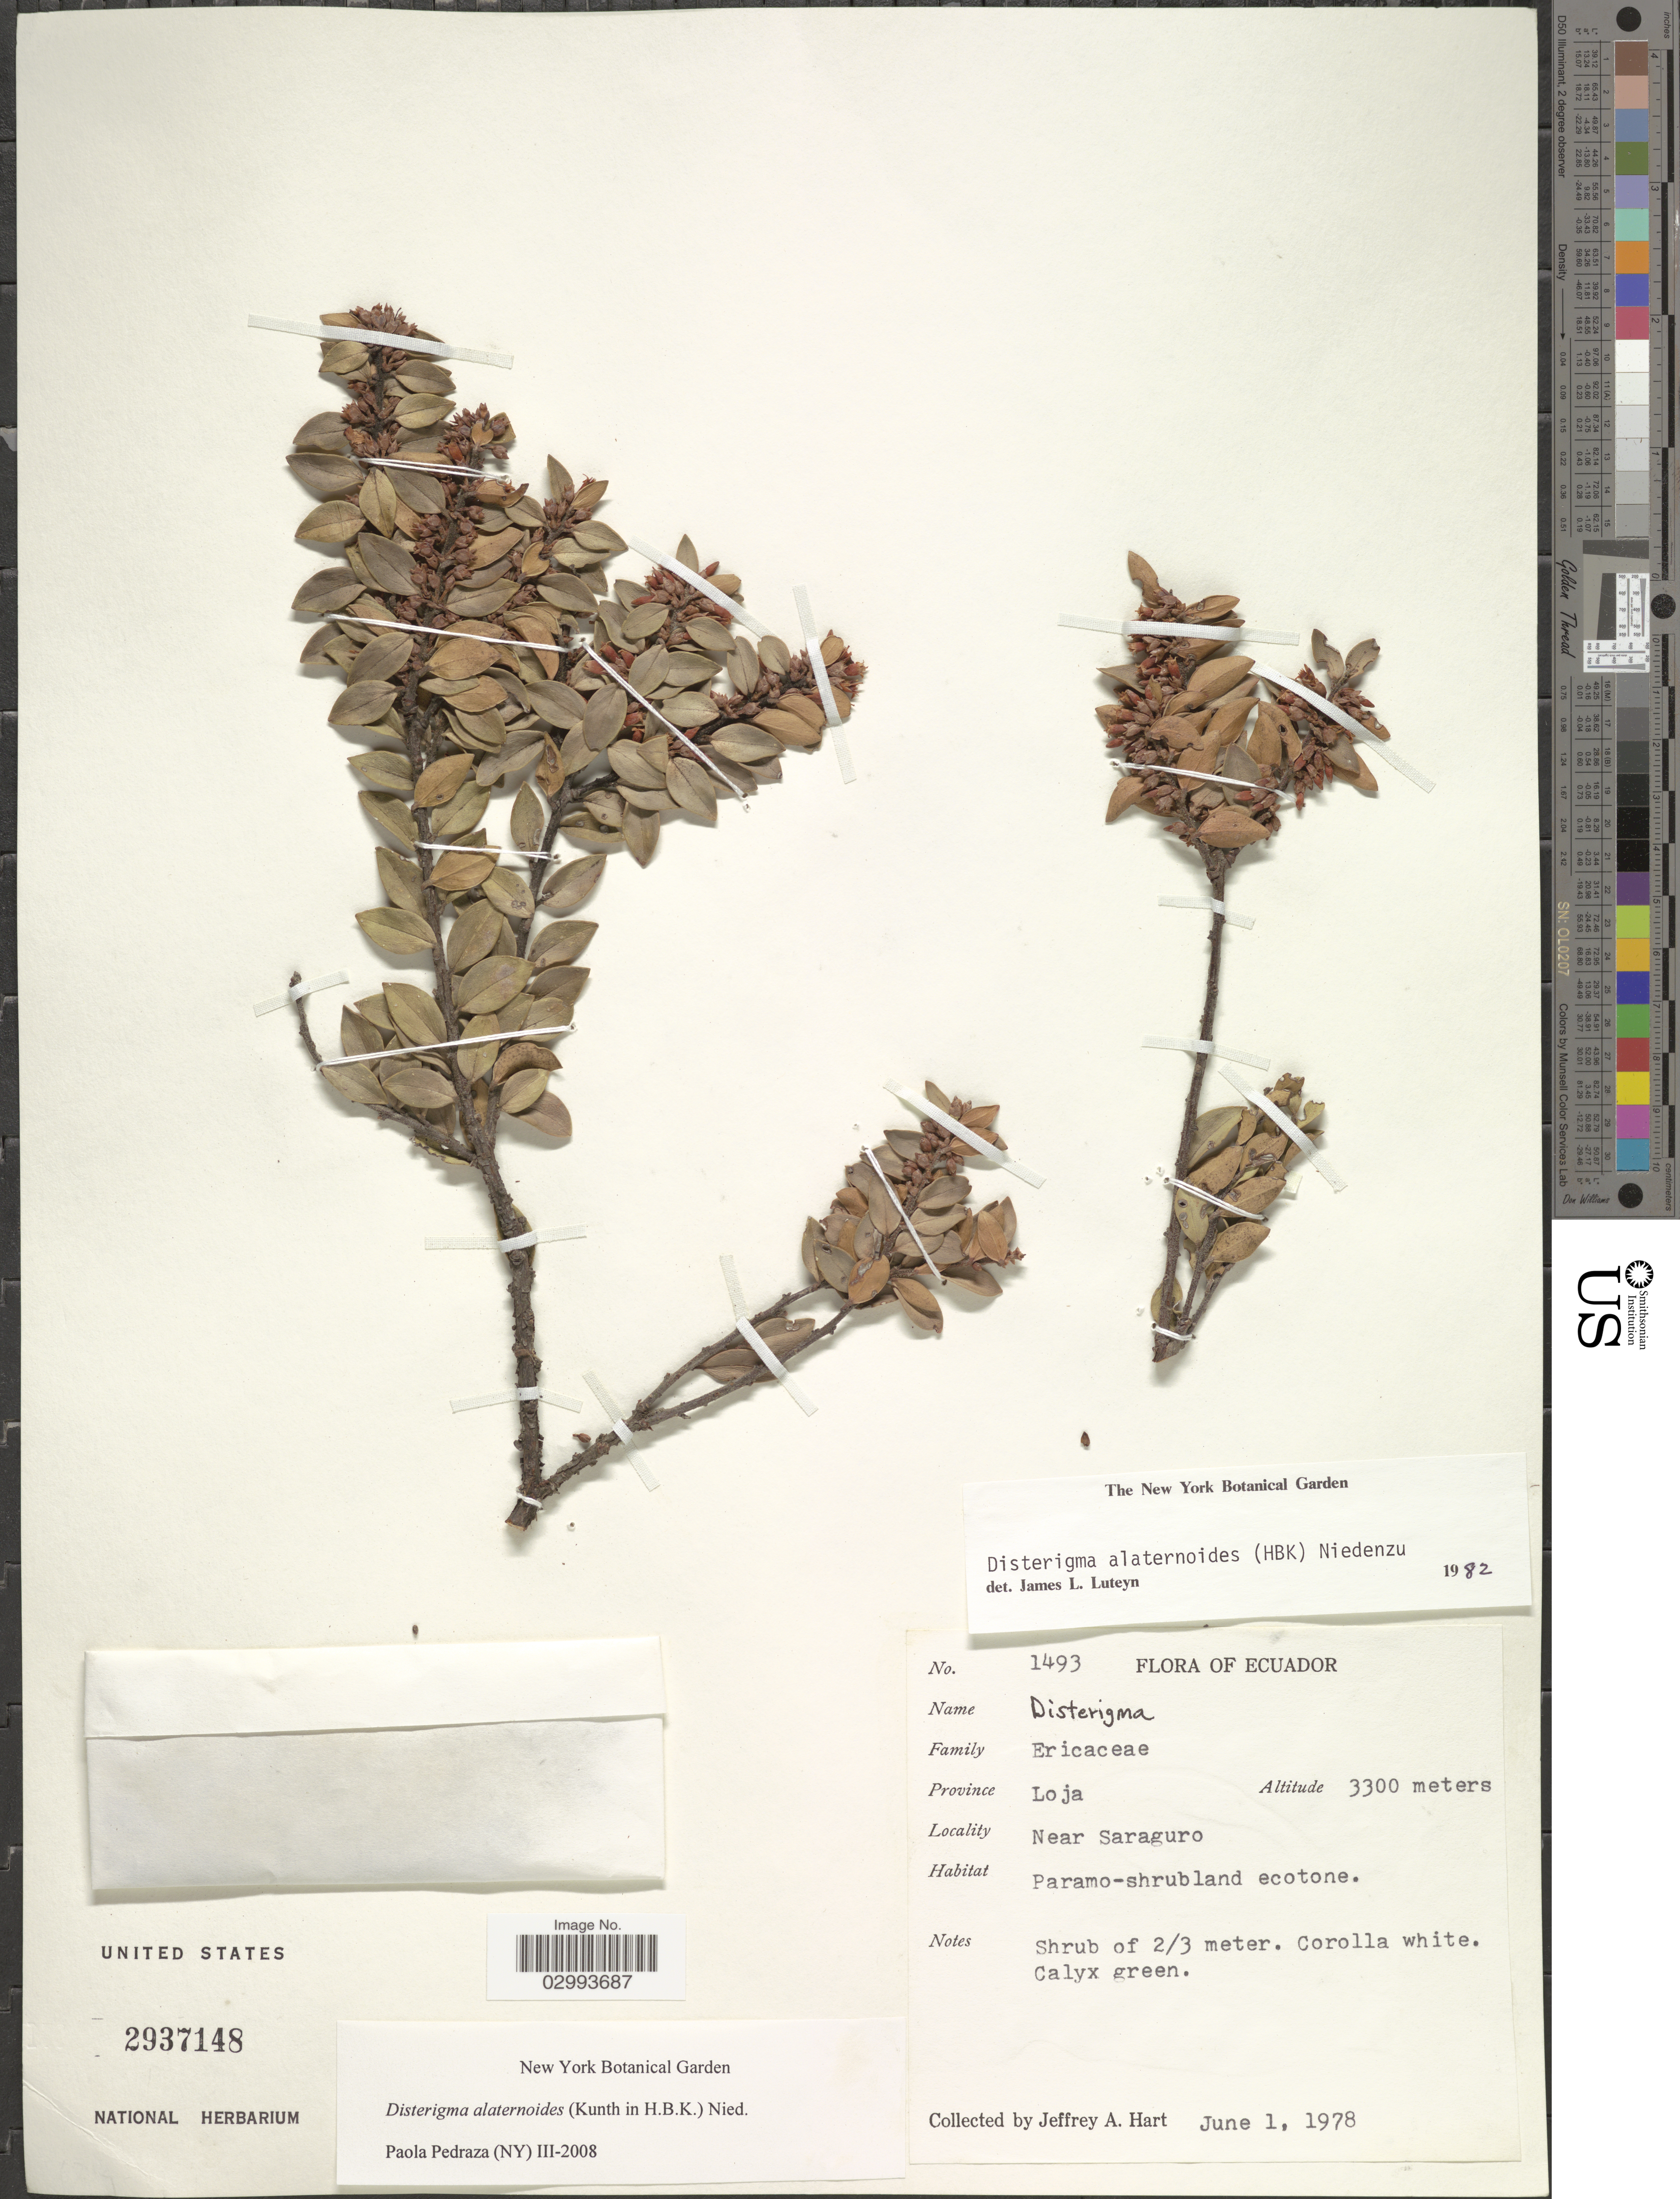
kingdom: Plantae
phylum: Tracheophyta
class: Magnoliopsida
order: Ericales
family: Ericaceae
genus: Disterigma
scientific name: Disterigma alaternoides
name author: (Kunth) Nied.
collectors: J. A. Hart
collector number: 1493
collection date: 1978-06-01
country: Ecuador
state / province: Loja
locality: Near Saraguro.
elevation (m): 3300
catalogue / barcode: US 2937148